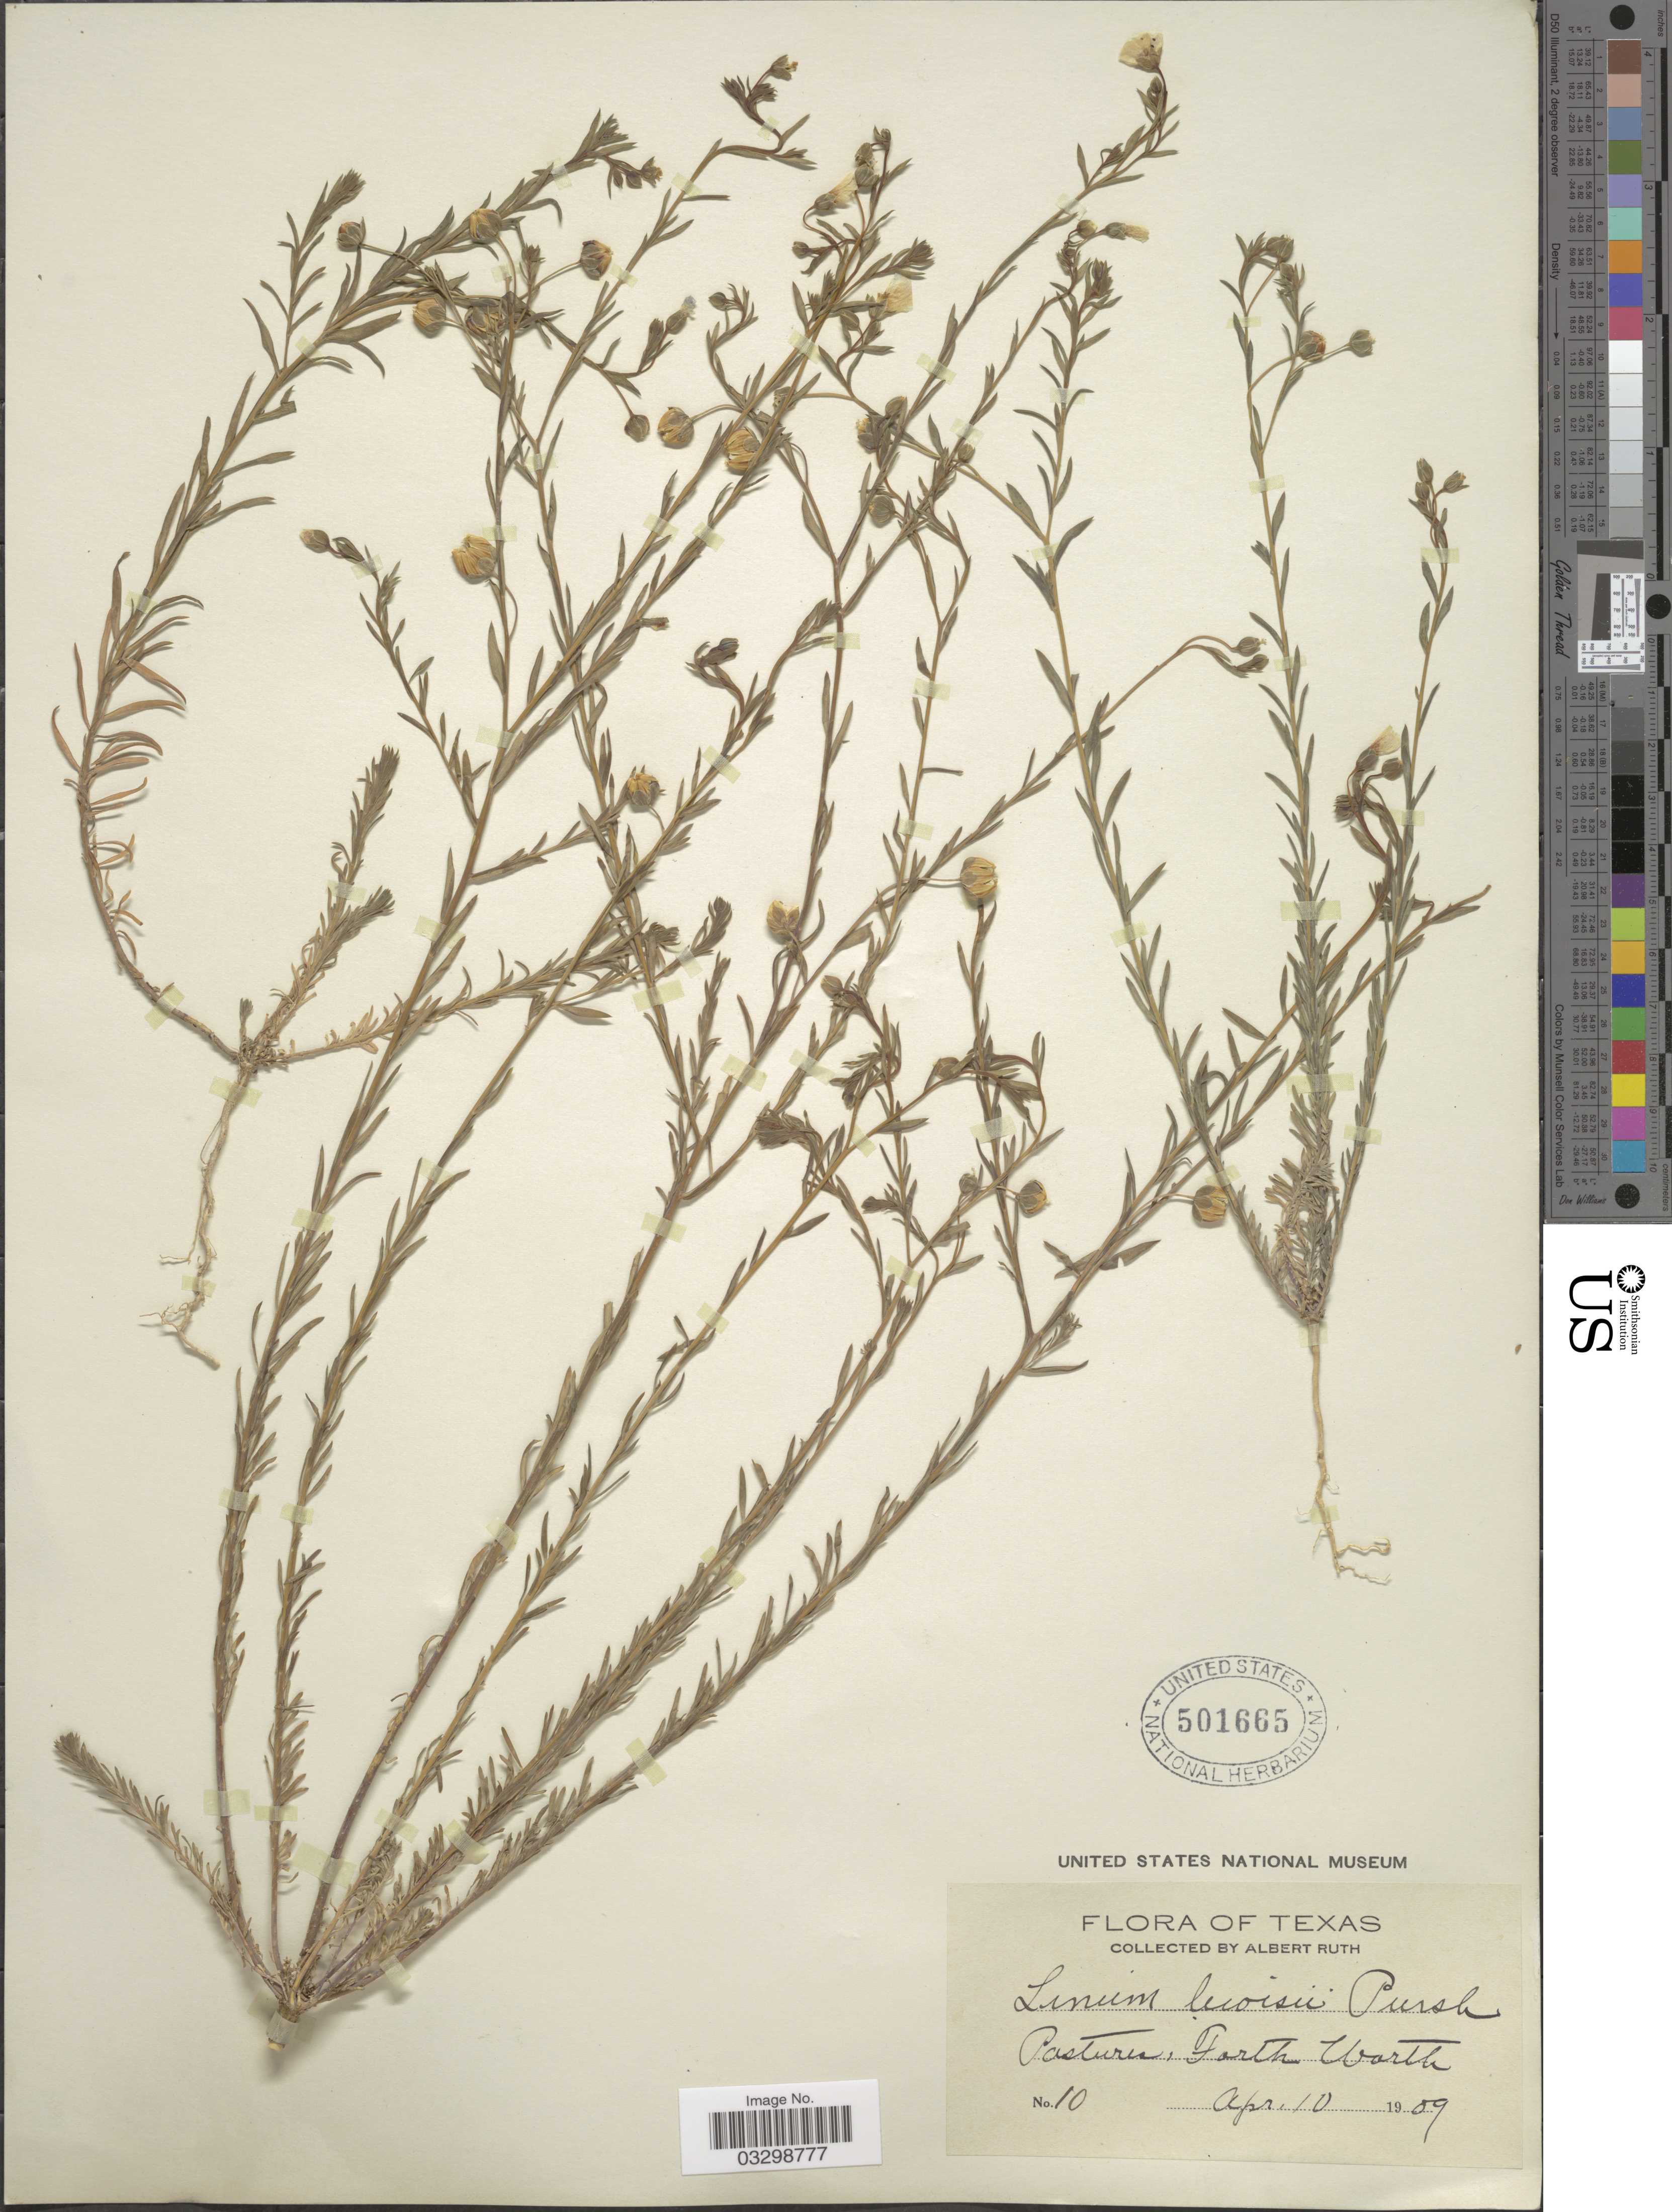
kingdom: Plantae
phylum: Tracheophyta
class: Magnoliopsida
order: Malpighiales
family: Linaceae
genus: Linum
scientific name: Linum lewisii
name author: Pursh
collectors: A. Ruth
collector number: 10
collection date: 1909-04-10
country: United States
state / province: Texas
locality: Pastures, Forth Worth.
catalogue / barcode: US 501665